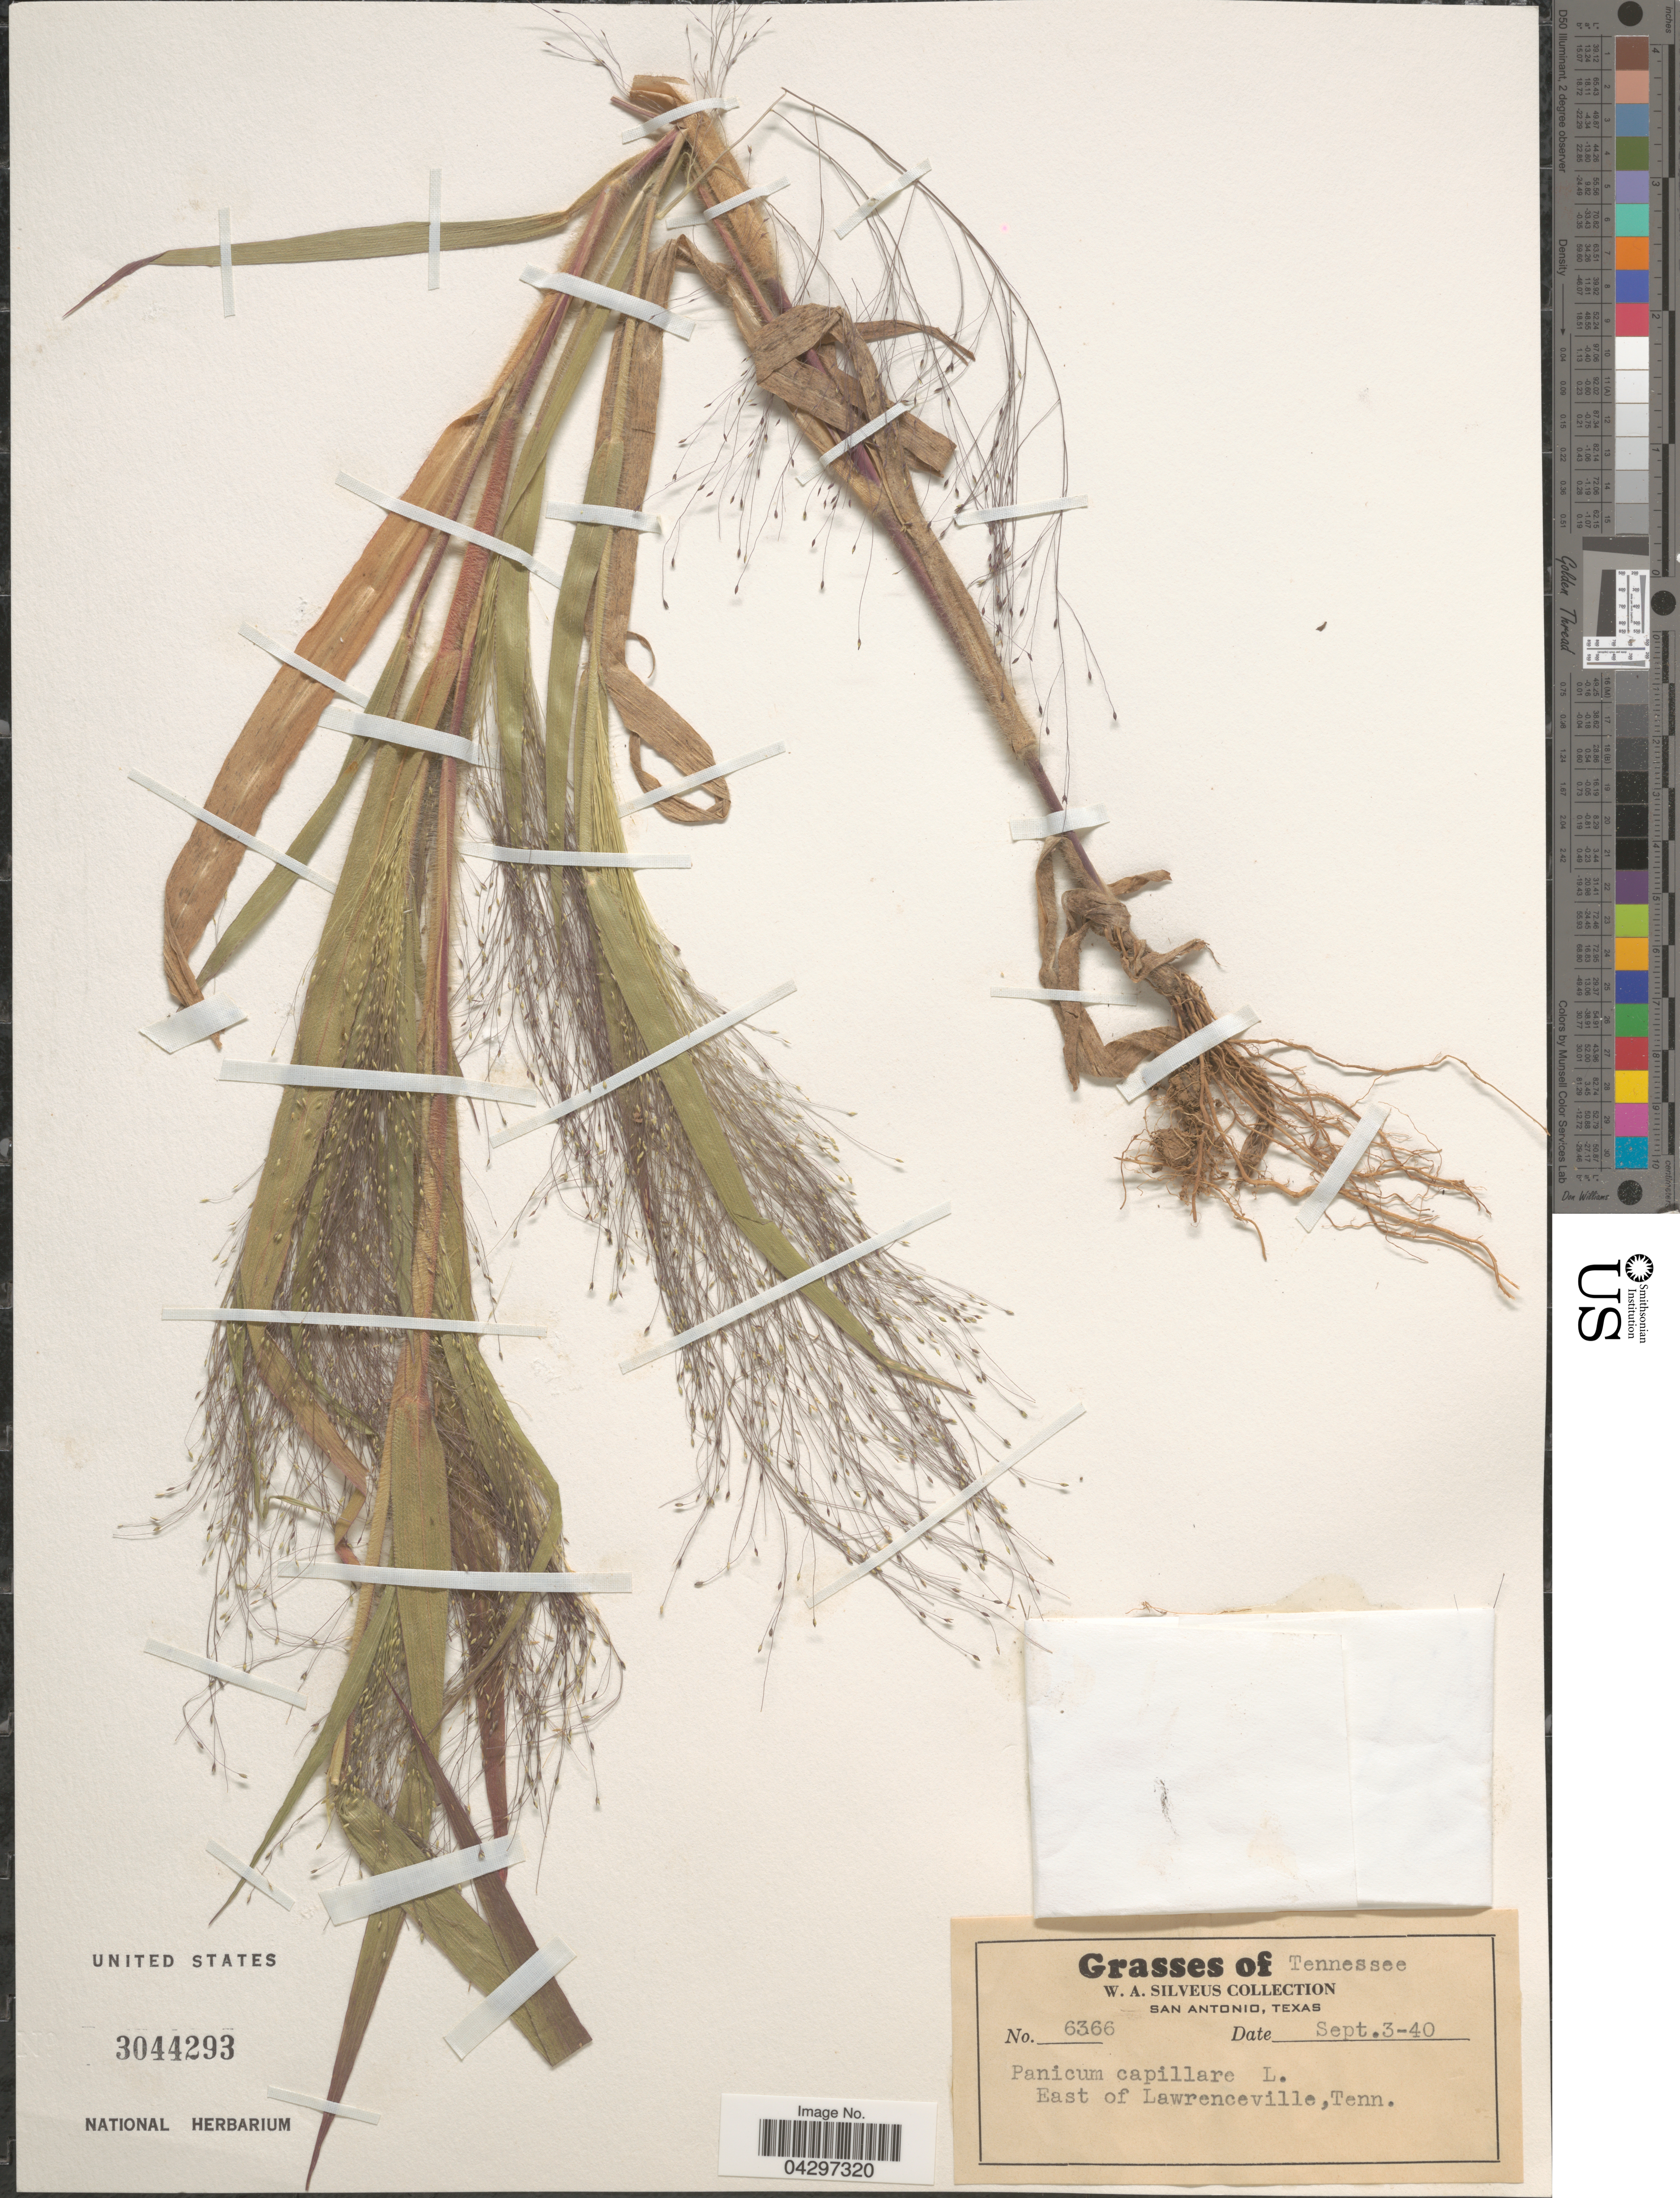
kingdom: Plantae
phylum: Tracheophyta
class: Liliopsida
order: Poales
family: Poaceae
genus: Panicum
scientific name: Panicum capillare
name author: L.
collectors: W. Silveus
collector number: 6366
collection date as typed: Transcribed d/m/y: 3/9/40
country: United States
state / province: Tennessee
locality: East of Lawrenceville.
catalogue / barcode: US 3044293